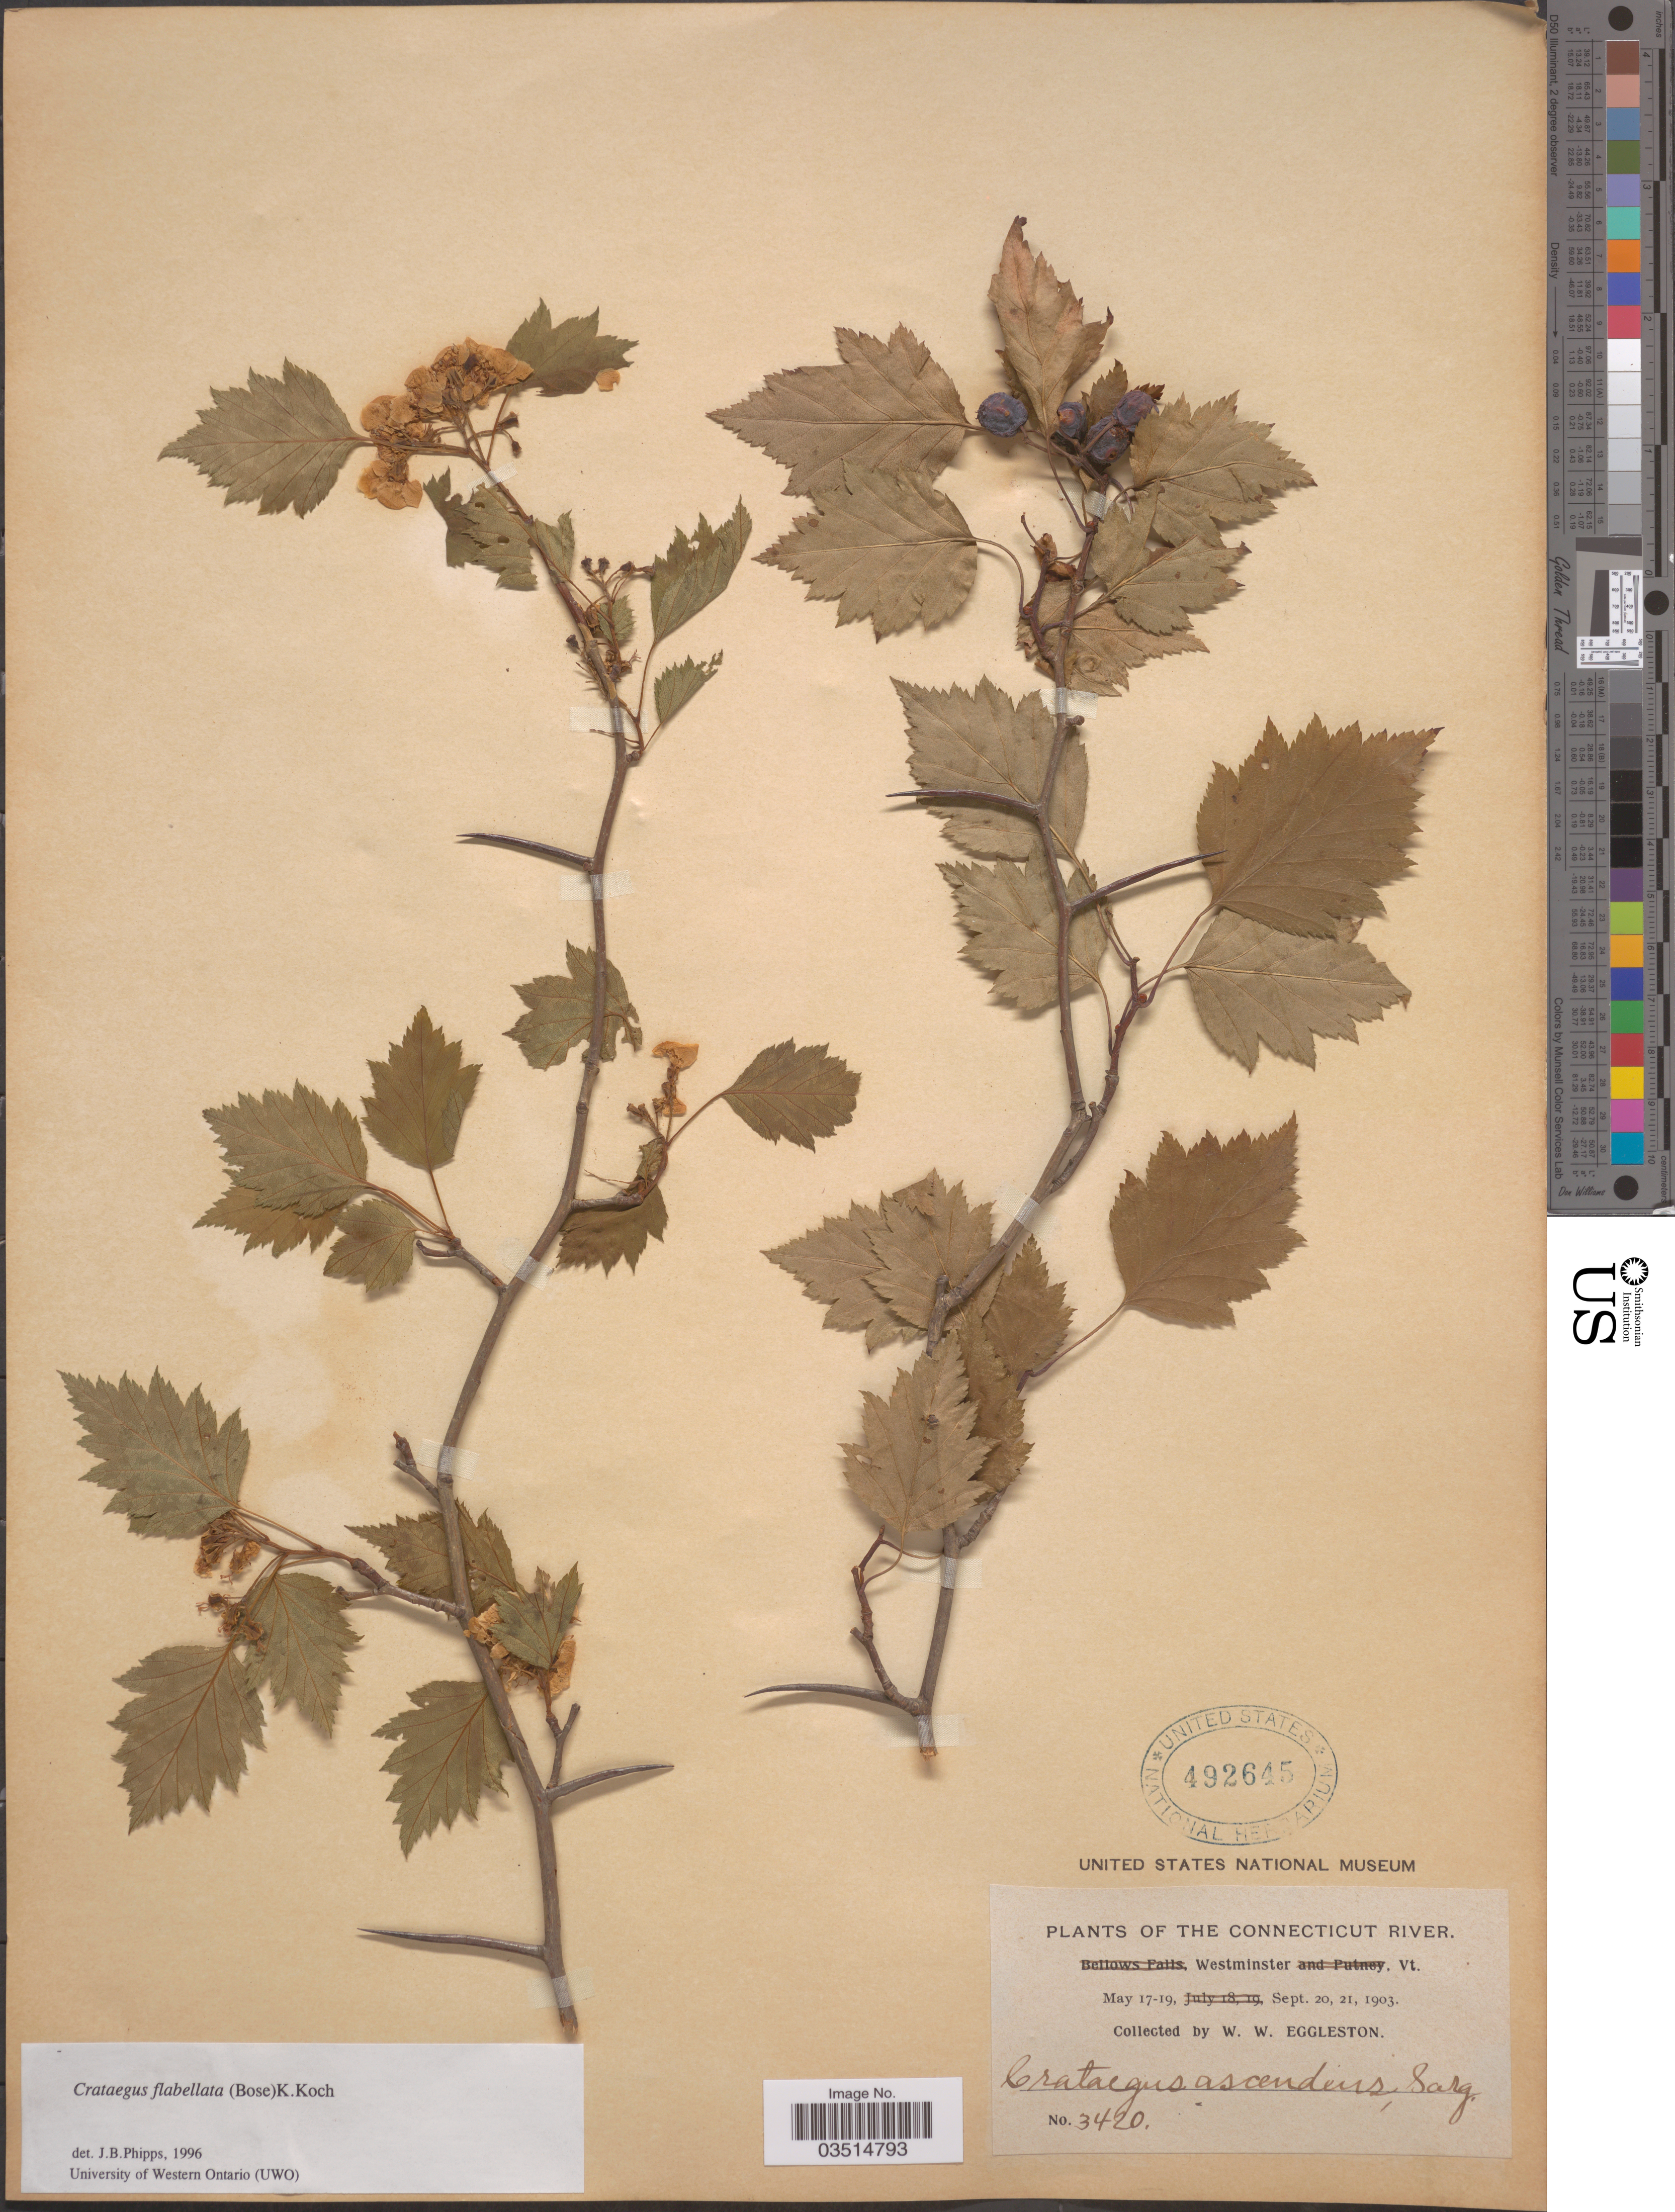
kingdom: Plantae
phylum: Tracheophyta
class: Magnoliopsida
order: Rosales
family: Rosaceae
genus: Crataegus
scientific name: Crataegus flabellata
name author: (Bosc) K. Koch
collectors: W. W. Eggleston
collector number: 3420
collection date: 1903-05-17/1903-09-21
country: United States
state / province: Vermont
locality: The Connecticut River. Westminster.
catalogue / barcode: US 492645